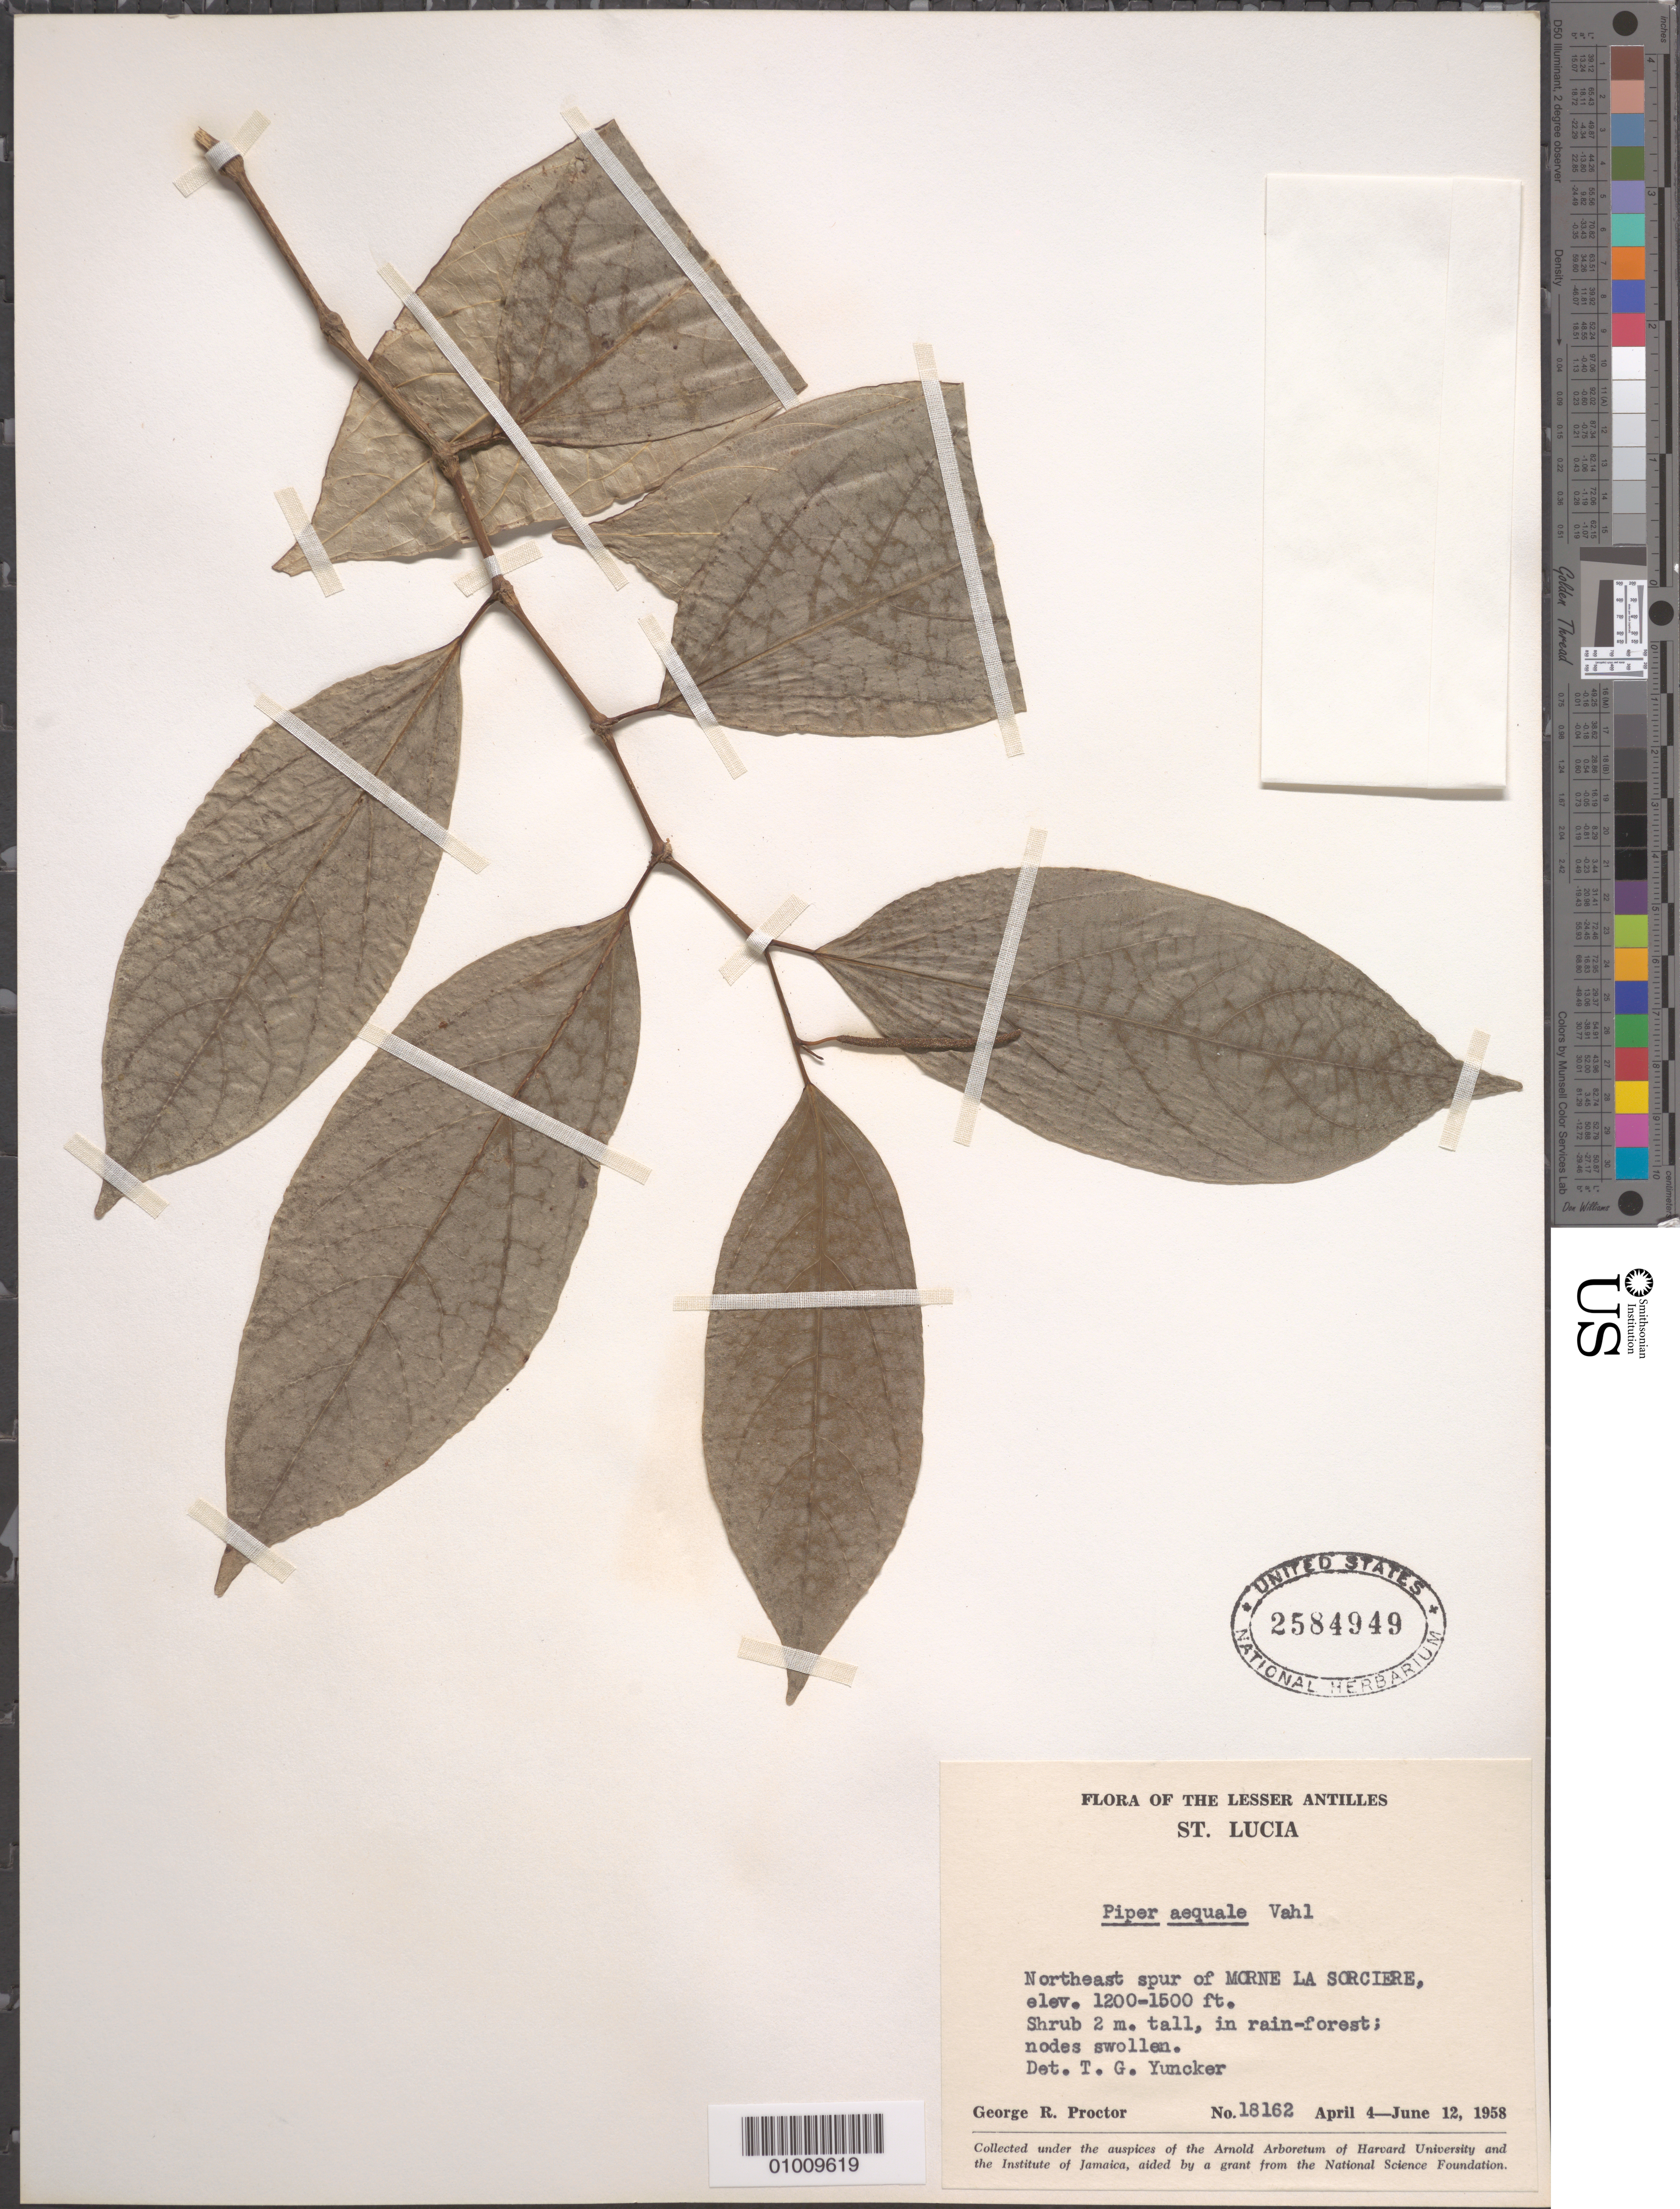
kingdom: Plantae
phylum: Tracheophyta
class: Magnoliopsida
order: Piperales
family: Piperaceae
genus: Piper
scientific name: Piper aequale var. aequale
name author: Vahl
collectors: G. R. Proctor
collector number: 18162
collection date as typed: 04 Apr 1958 to 12 Jun 1958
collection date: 1958-04-04/1958-06-12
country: St. Lucia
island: St. Lucia I.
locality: NE spur of Morne La Sorciere in rain forest.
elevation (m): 366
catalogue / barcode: US 2584949